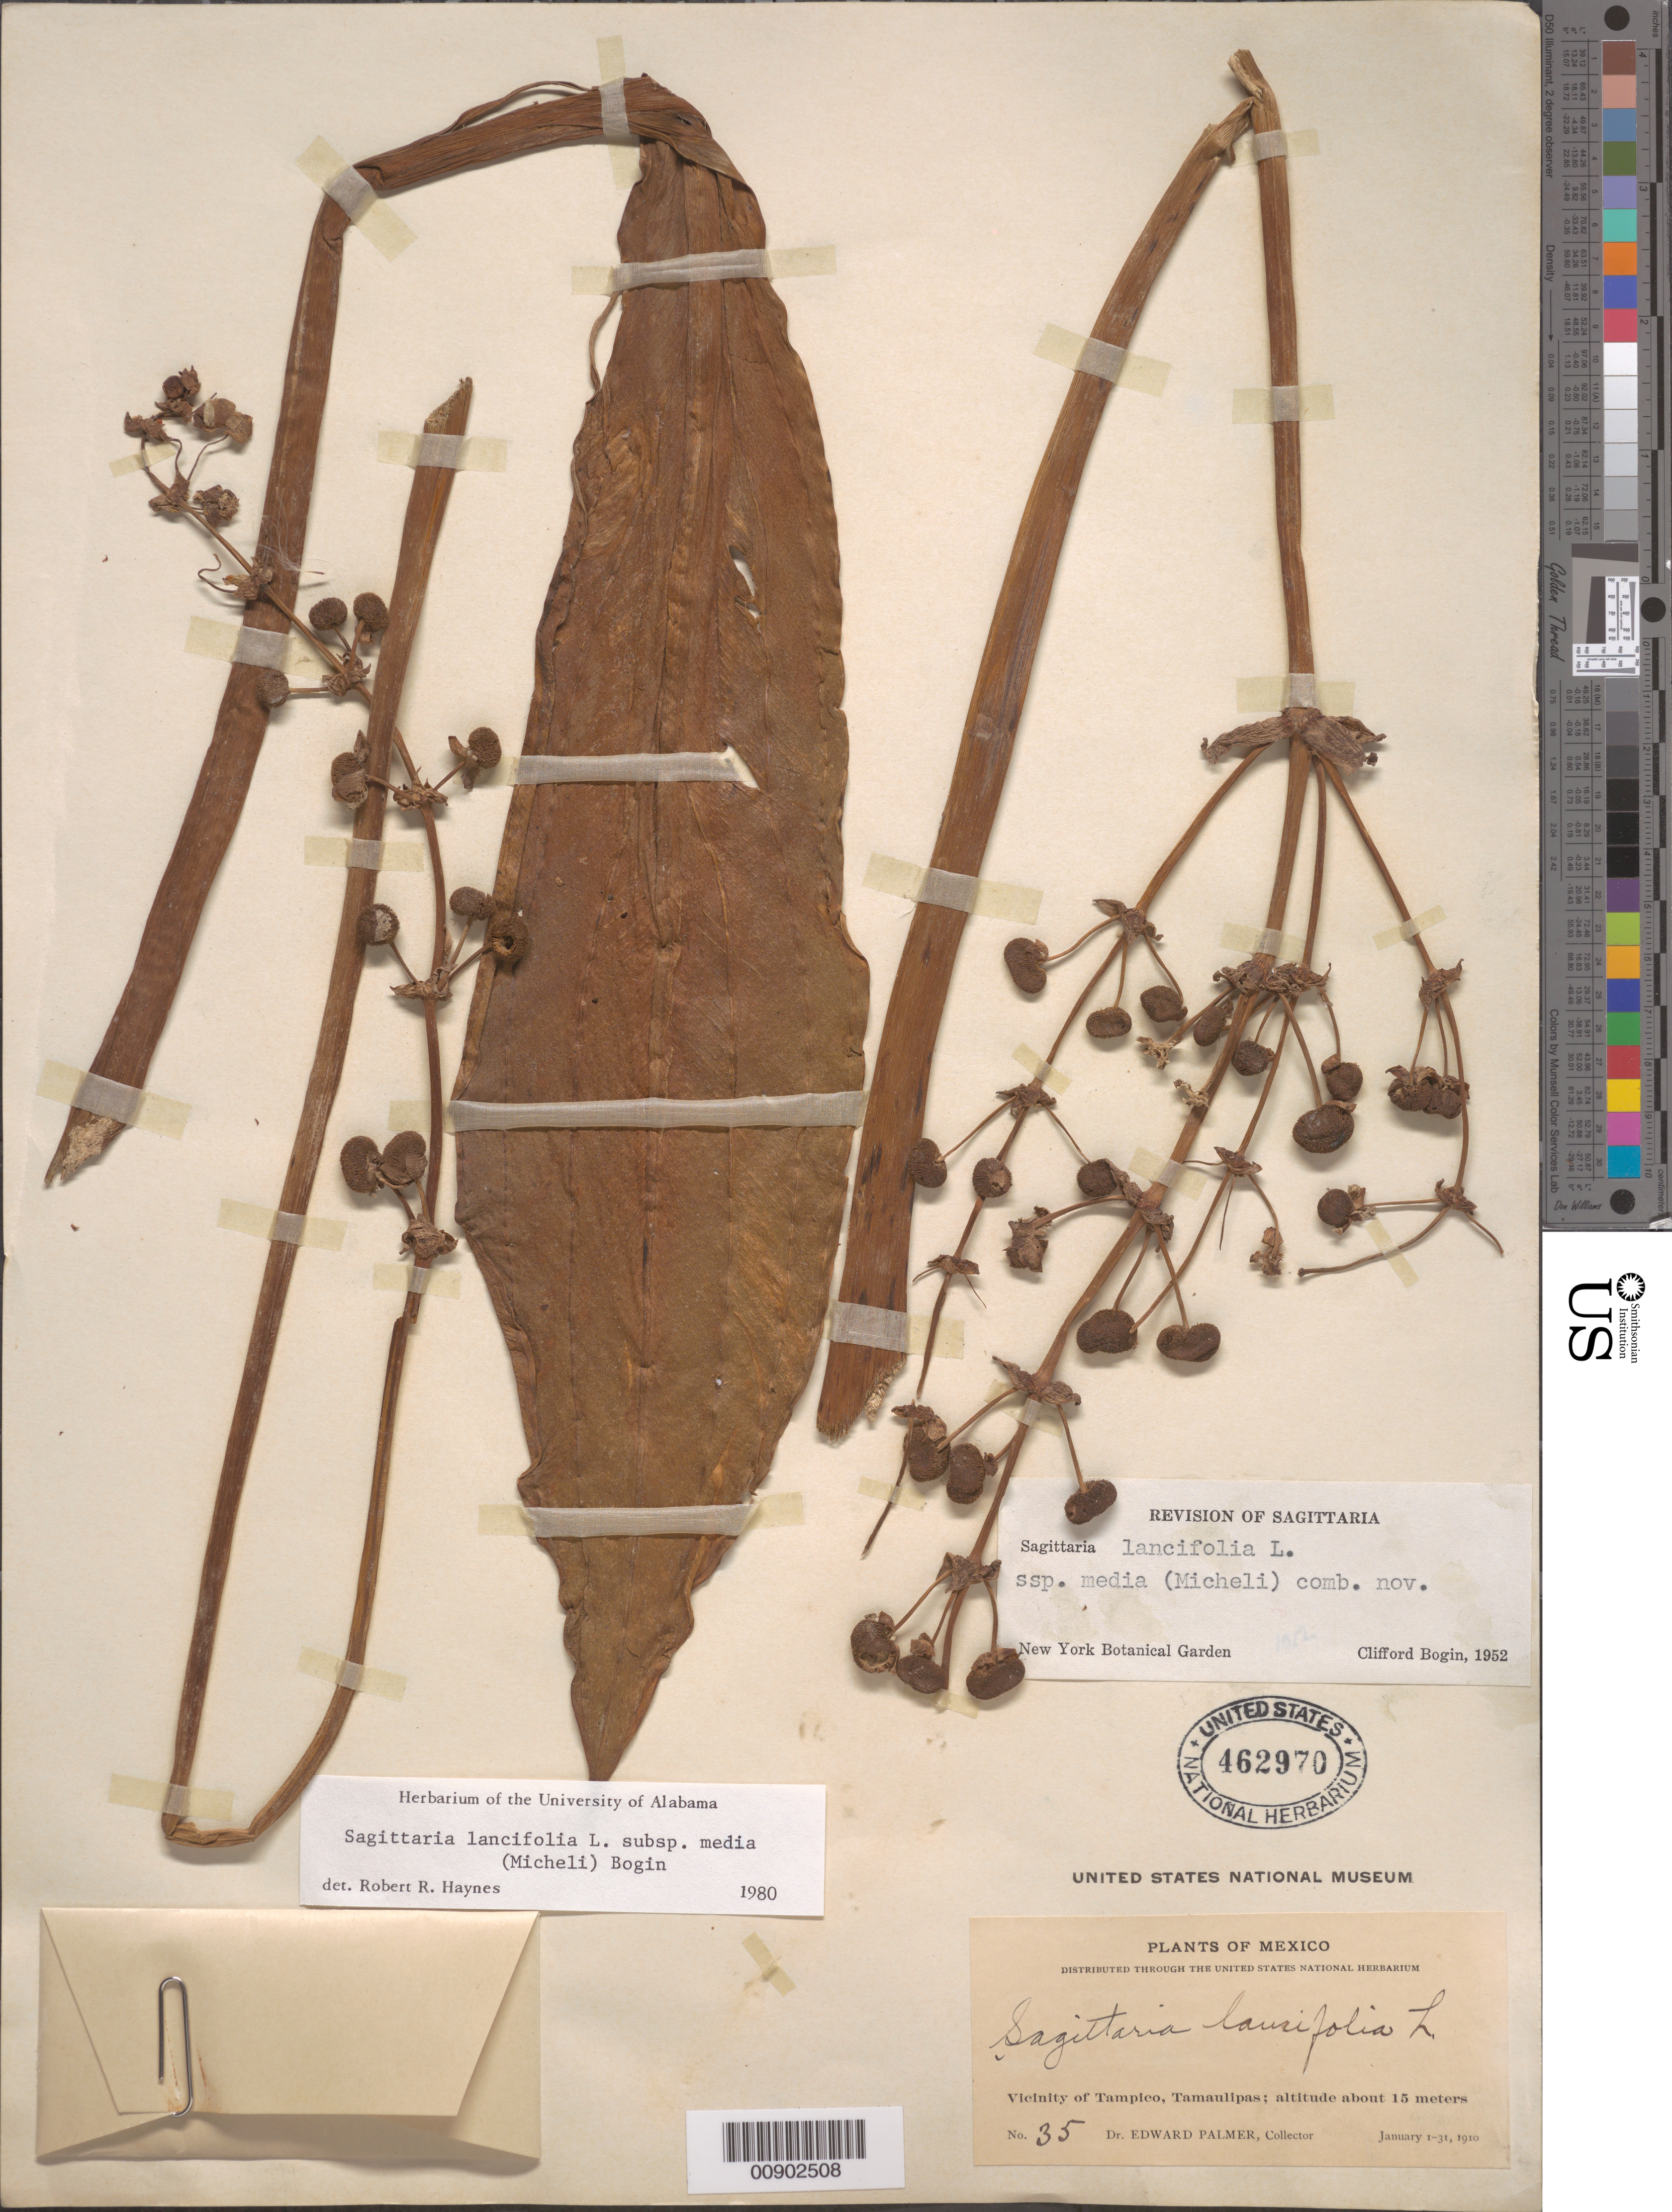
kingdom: Plantae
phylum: Tracheophyta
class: Liliopsida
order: Alismatales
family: Alismataceae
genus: Sagittaria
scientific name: Sagittaria lancifolia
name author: L.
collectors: E. Palmer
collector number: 35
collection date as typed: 01 Jan 1910 to 31 Jan 1910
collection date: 1910-01-01/1910-01-31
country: Mexico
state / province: Tamaulipas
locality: Vicinity of Tampico, Tamaulipas.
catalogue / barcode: US 462970